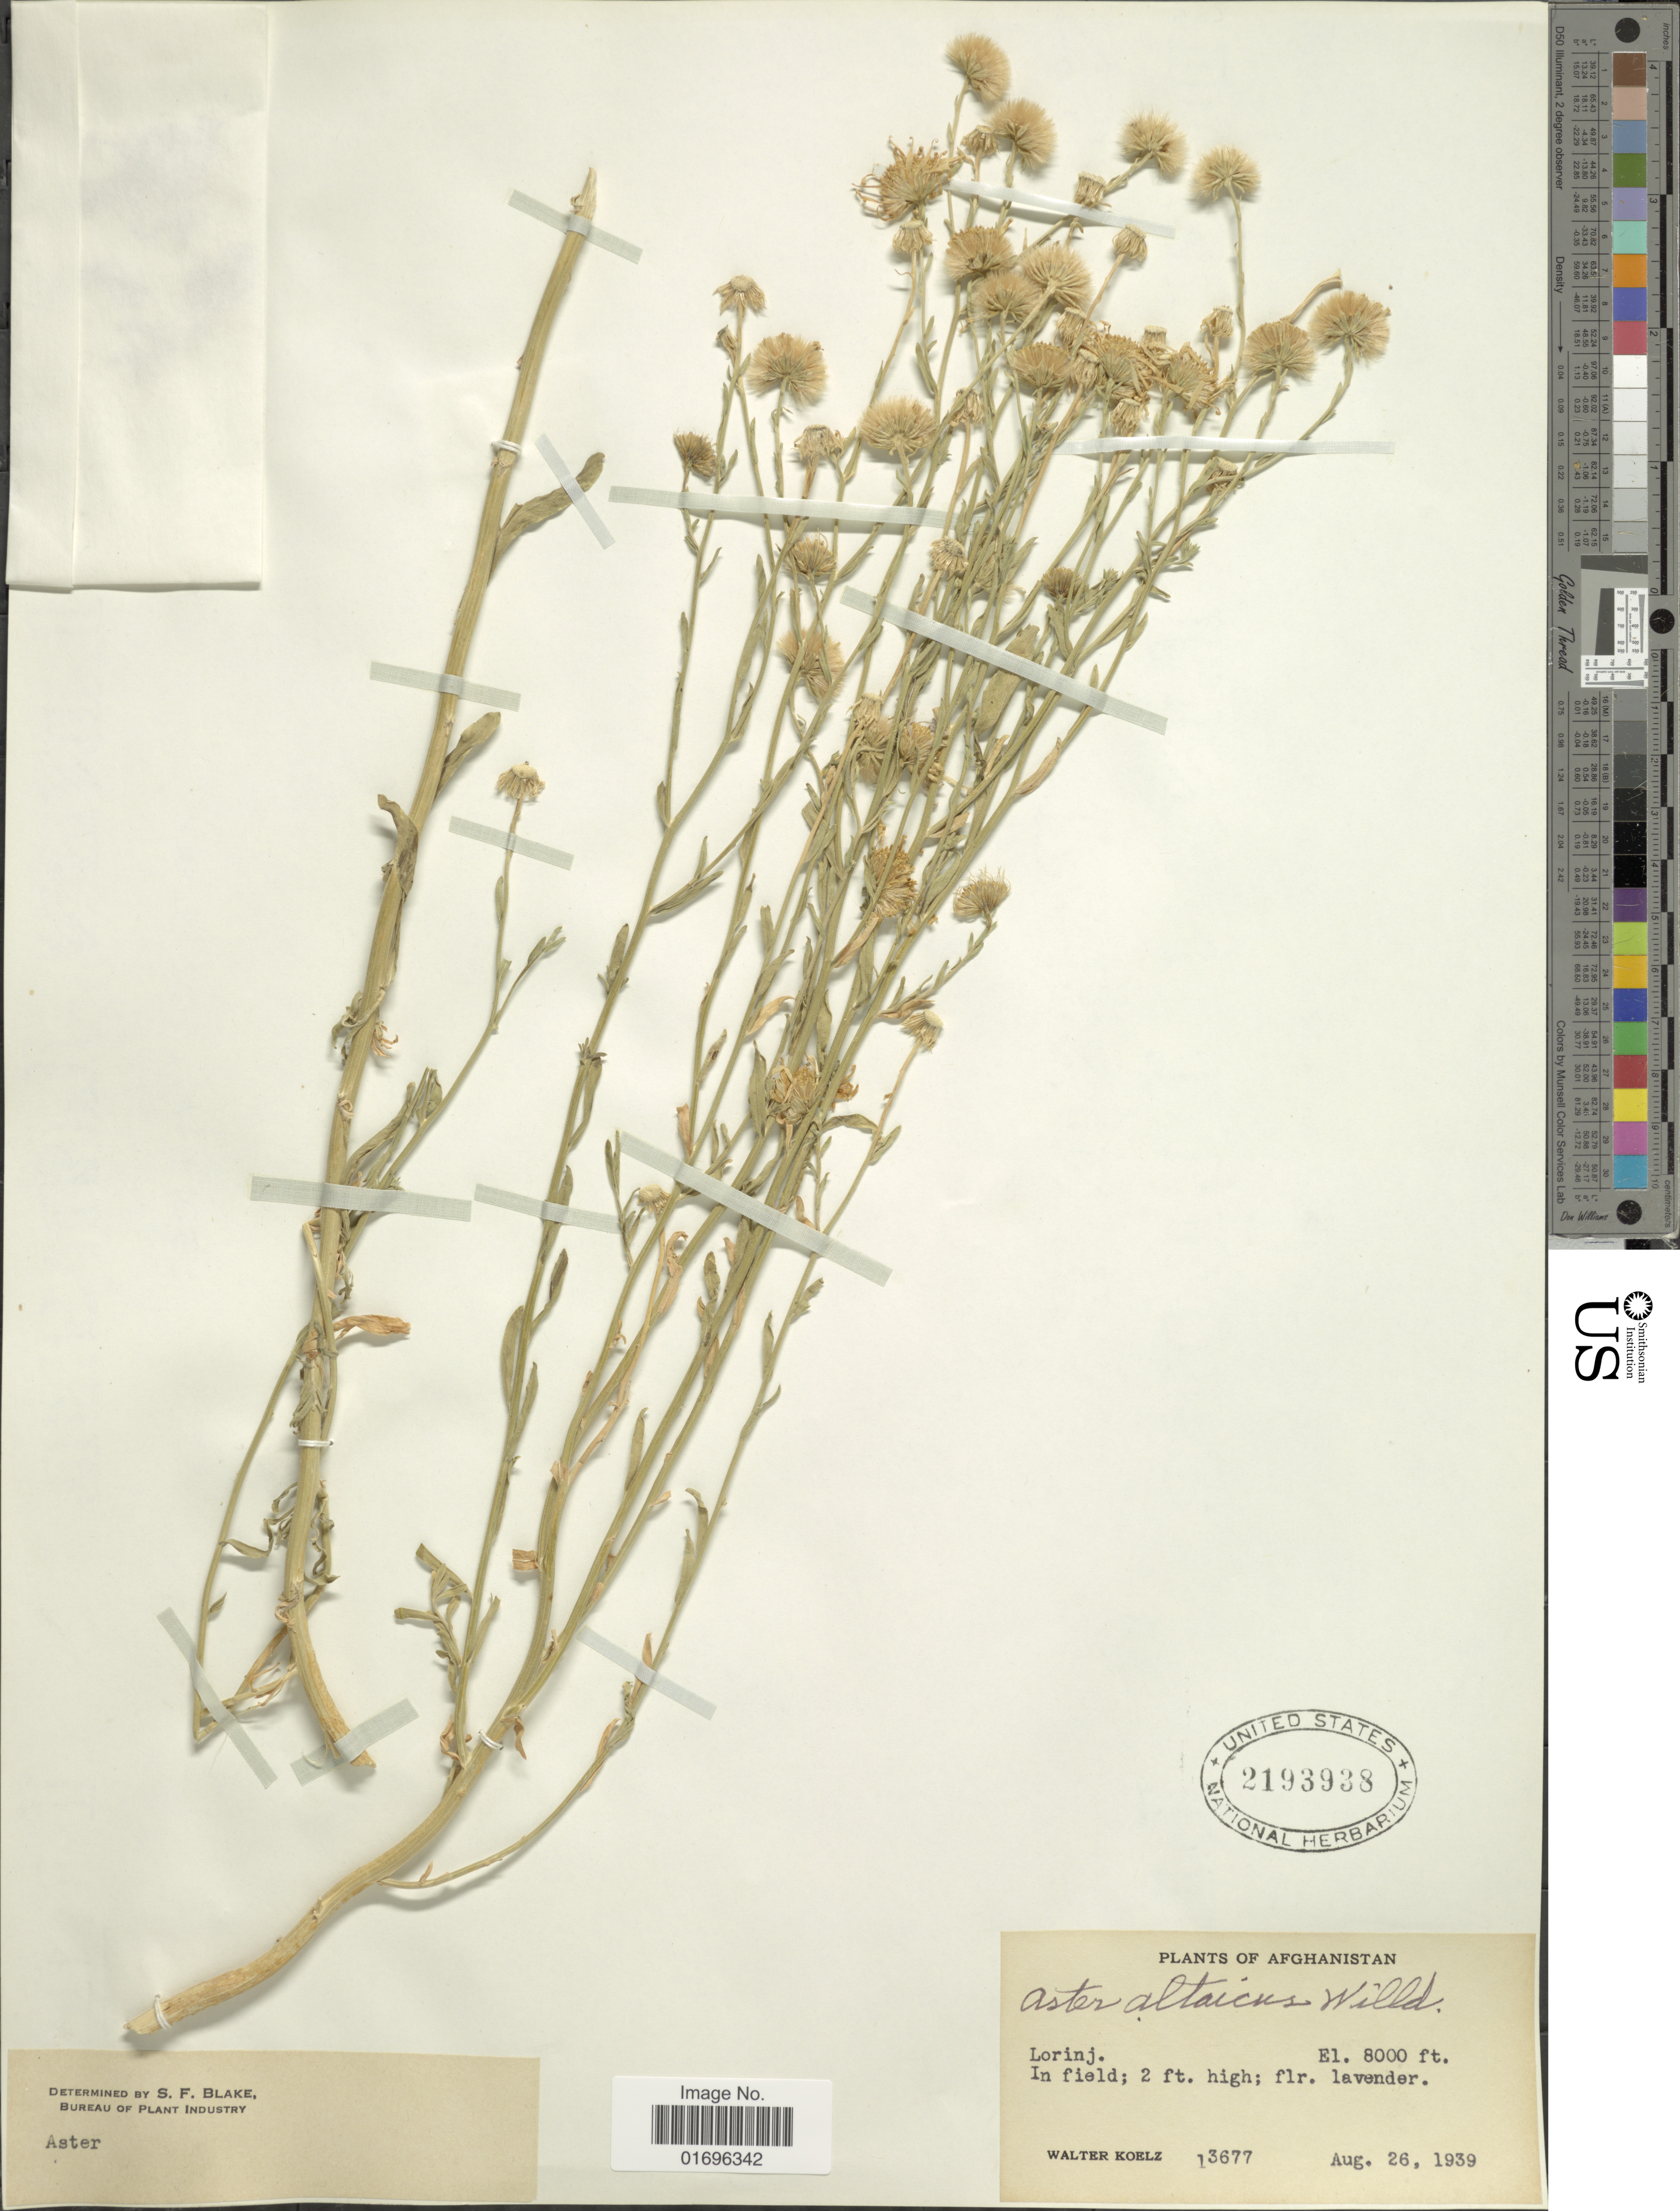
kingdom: Plantae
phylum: Tracheophyta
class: Magnoliopsida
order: Asterales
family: Asteraceae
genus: Aster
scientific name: Aster altaicus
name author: Willd.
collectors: W. N. Koelz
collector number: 13677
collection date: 1939-08-26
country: Afghanistan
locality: Lorinj.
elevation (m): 2438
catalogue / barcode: US 2193938